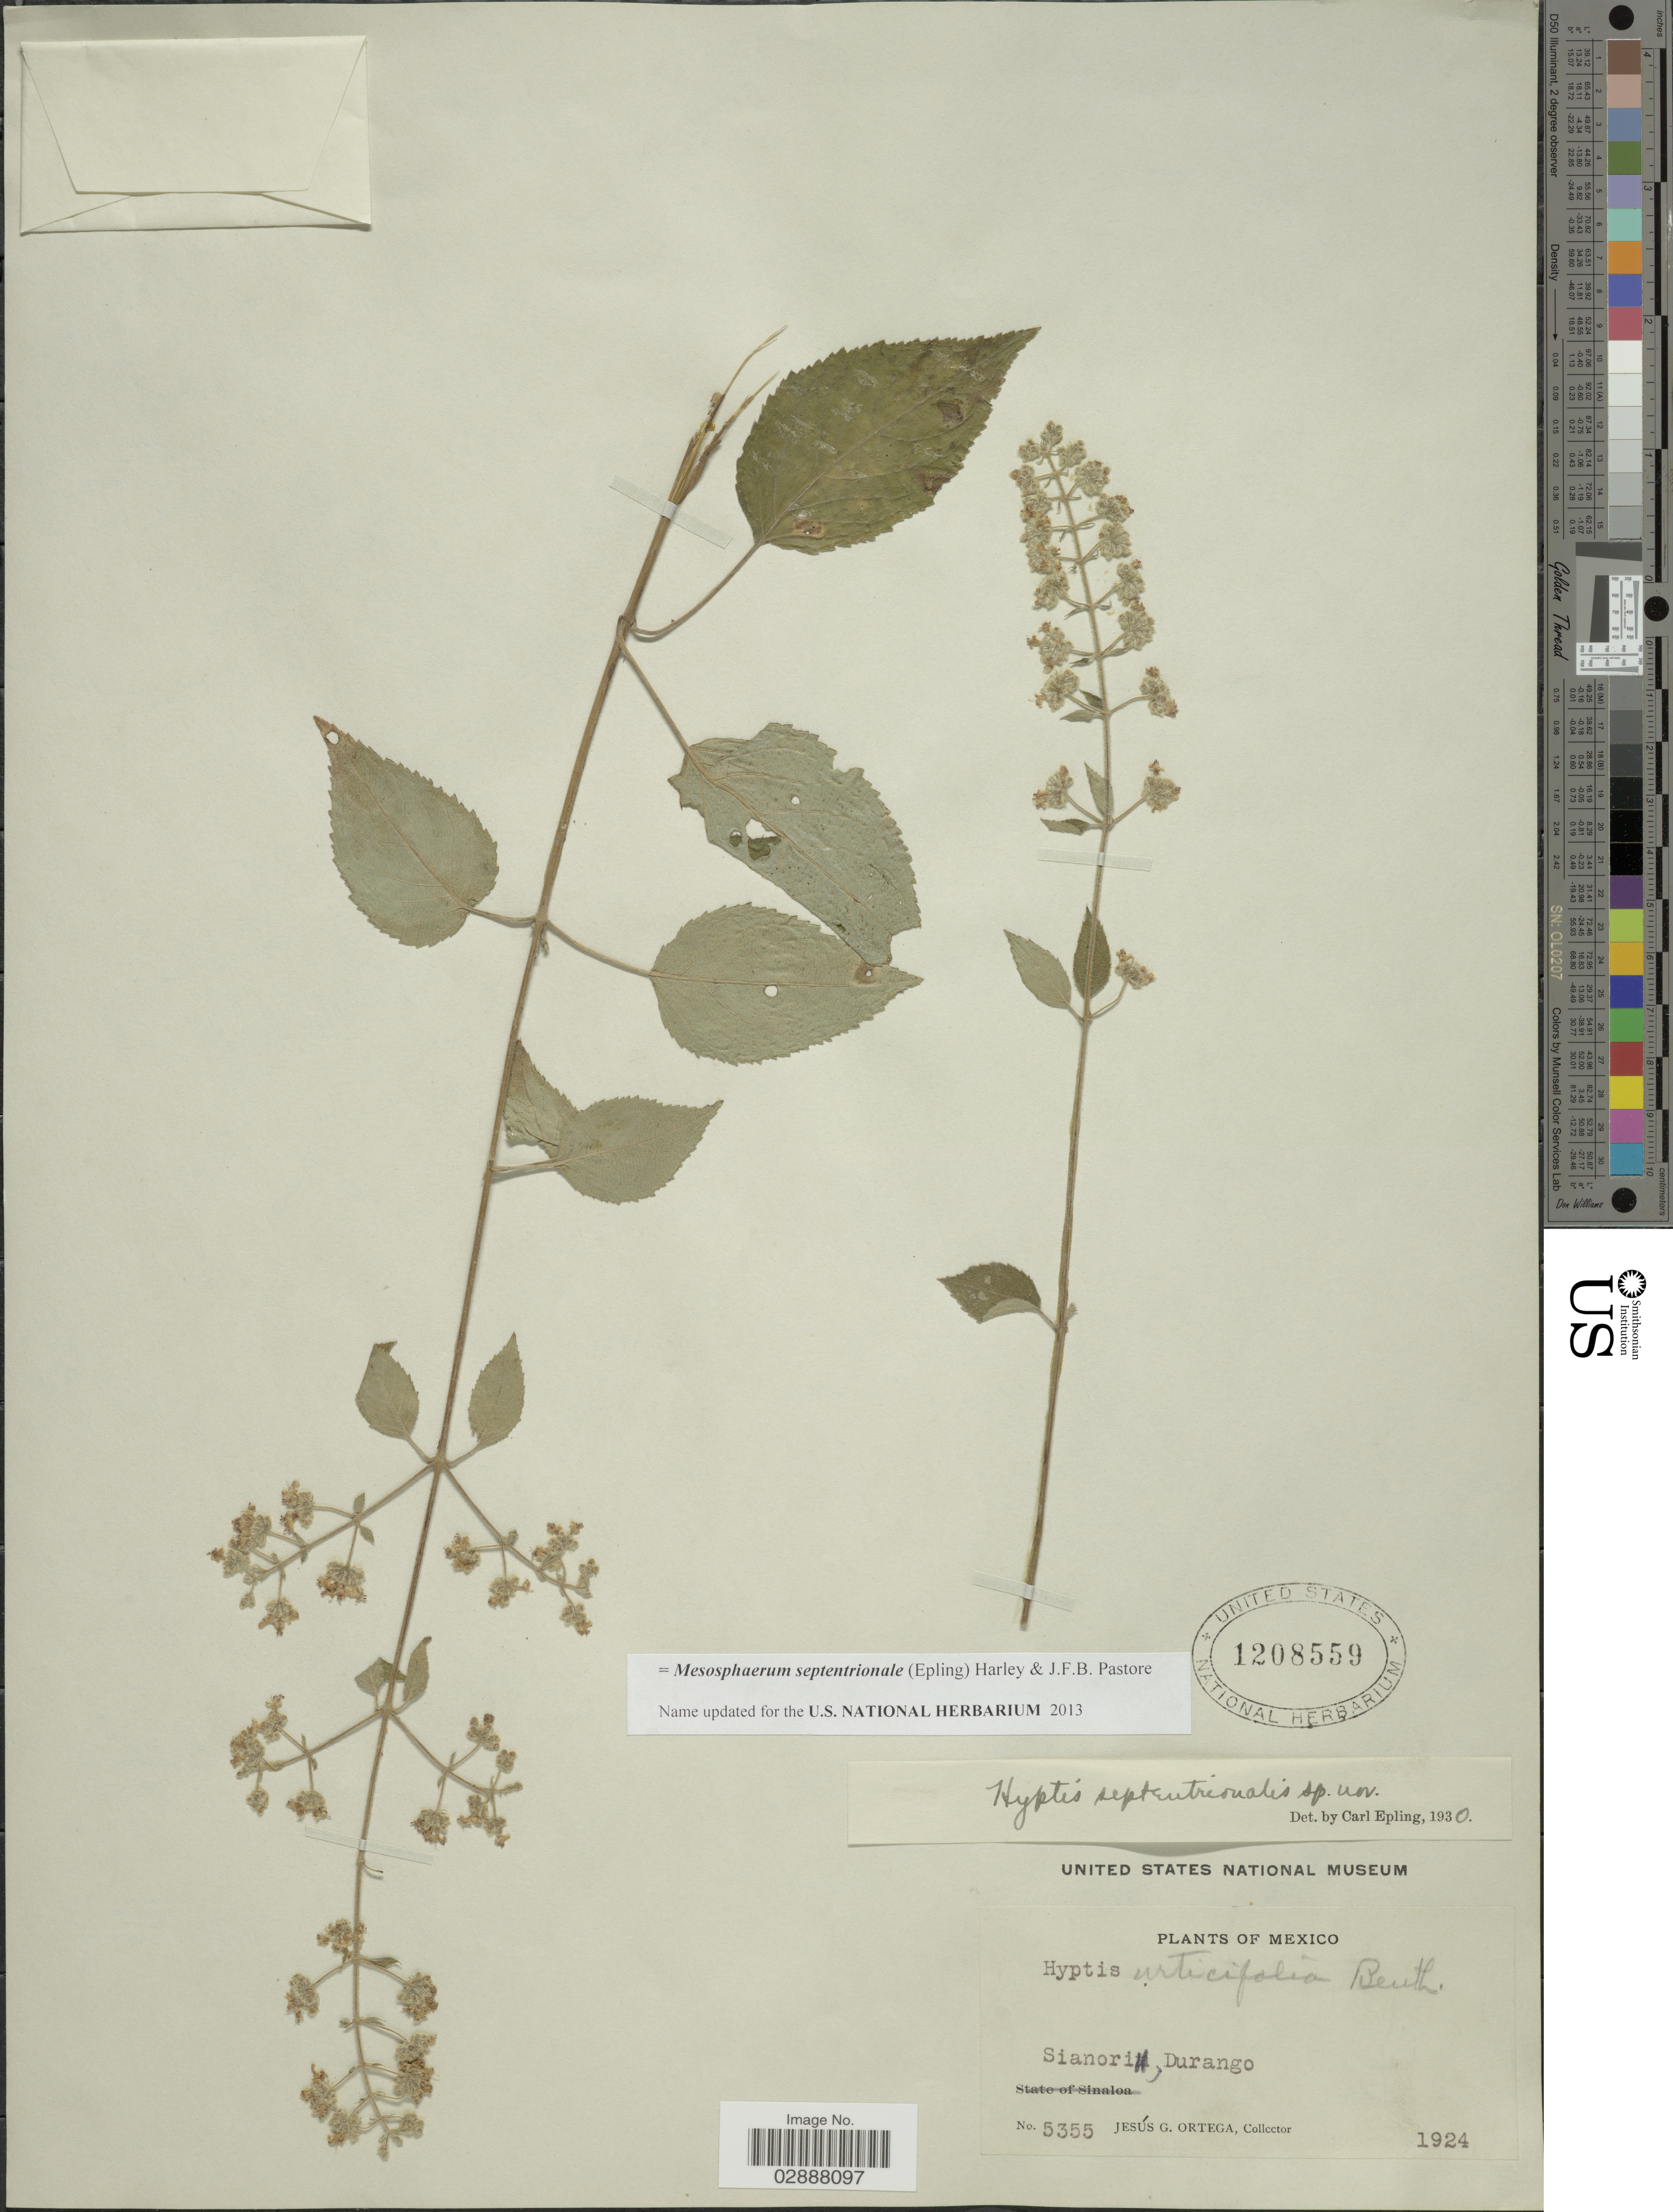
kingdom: Plantae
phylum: Tracheophyta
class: Magnoliopsida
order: Lamiales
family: Lamiaceae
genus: Mesosphaerum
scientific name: Mesosphaerum septentrionale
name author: (Epling) Harley & J.F.B. Pastore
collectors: J. Ortega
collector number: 5355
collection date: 1924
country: Mexico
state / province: Durango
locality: Sianori.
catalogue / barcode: US 1208559